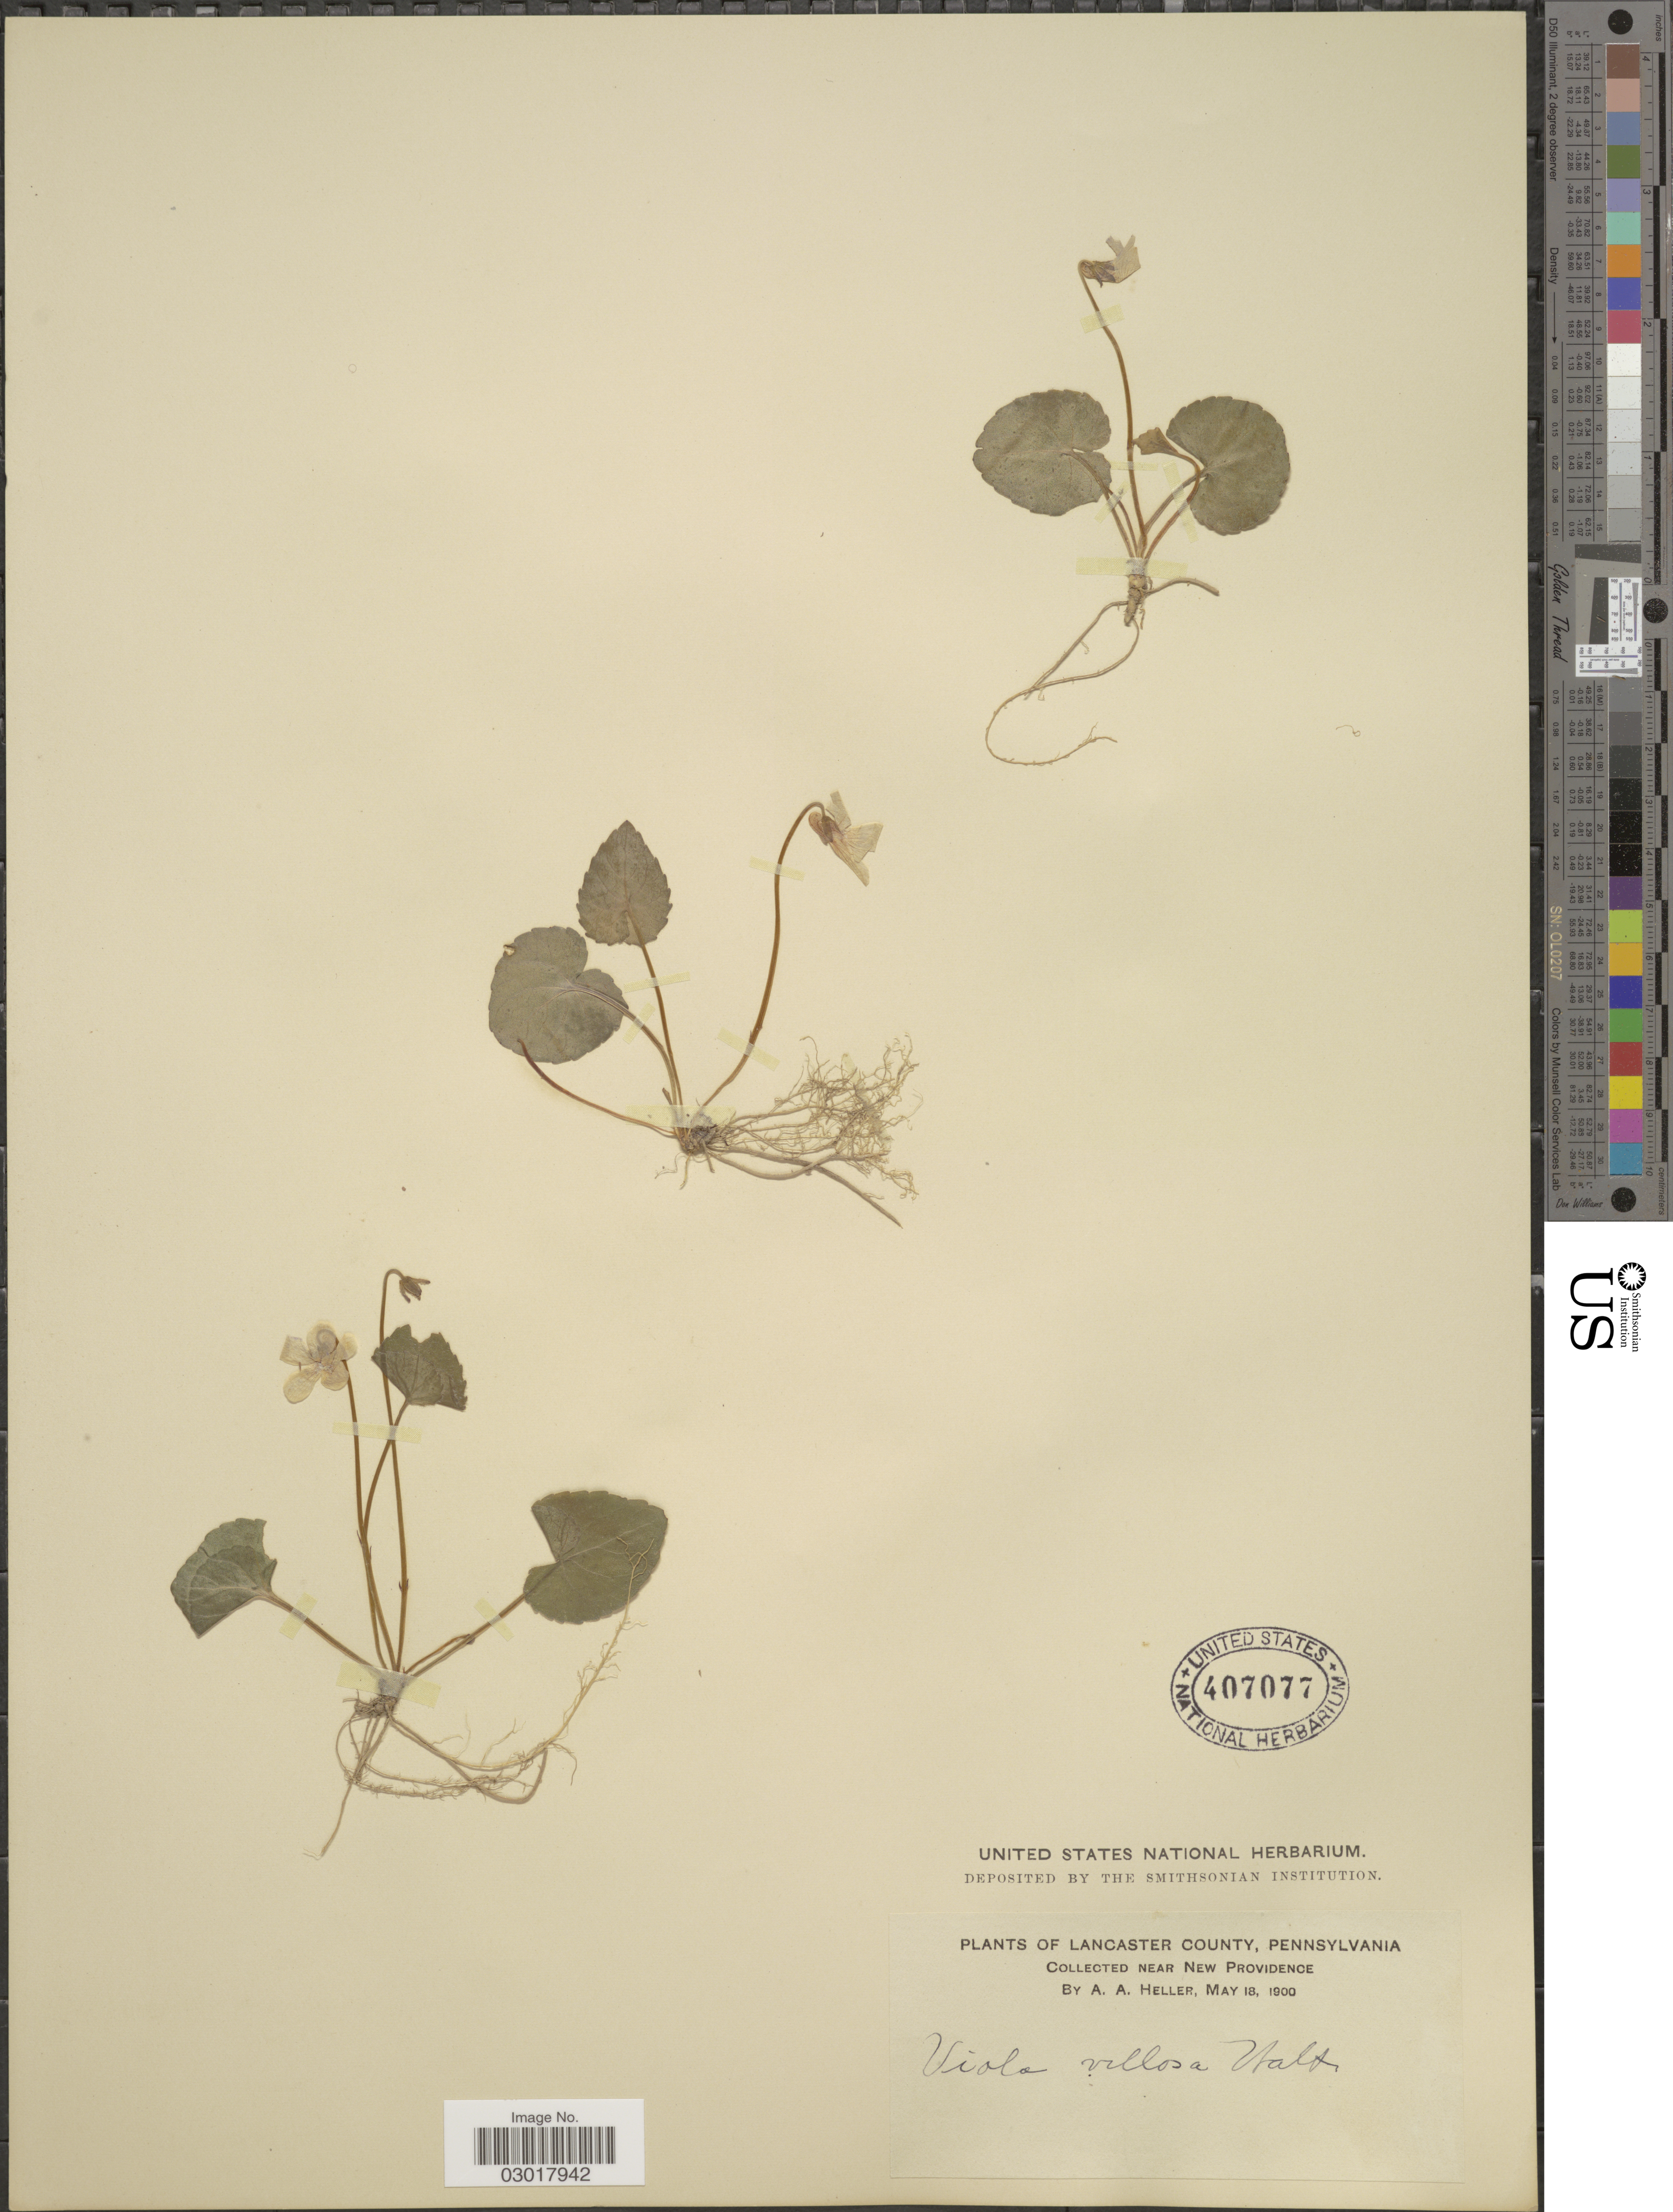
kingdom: Plantae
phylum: Tracheophyta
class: Magnoliopsida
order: Malpighiales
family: Violaceae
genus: Viola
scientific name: Viola villosa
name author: Walter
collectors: A. A. Heller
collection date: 1900-05-18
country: United States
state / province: Pennsylvania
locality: Lancaster County. Near New Providence.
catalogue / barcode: US 407077